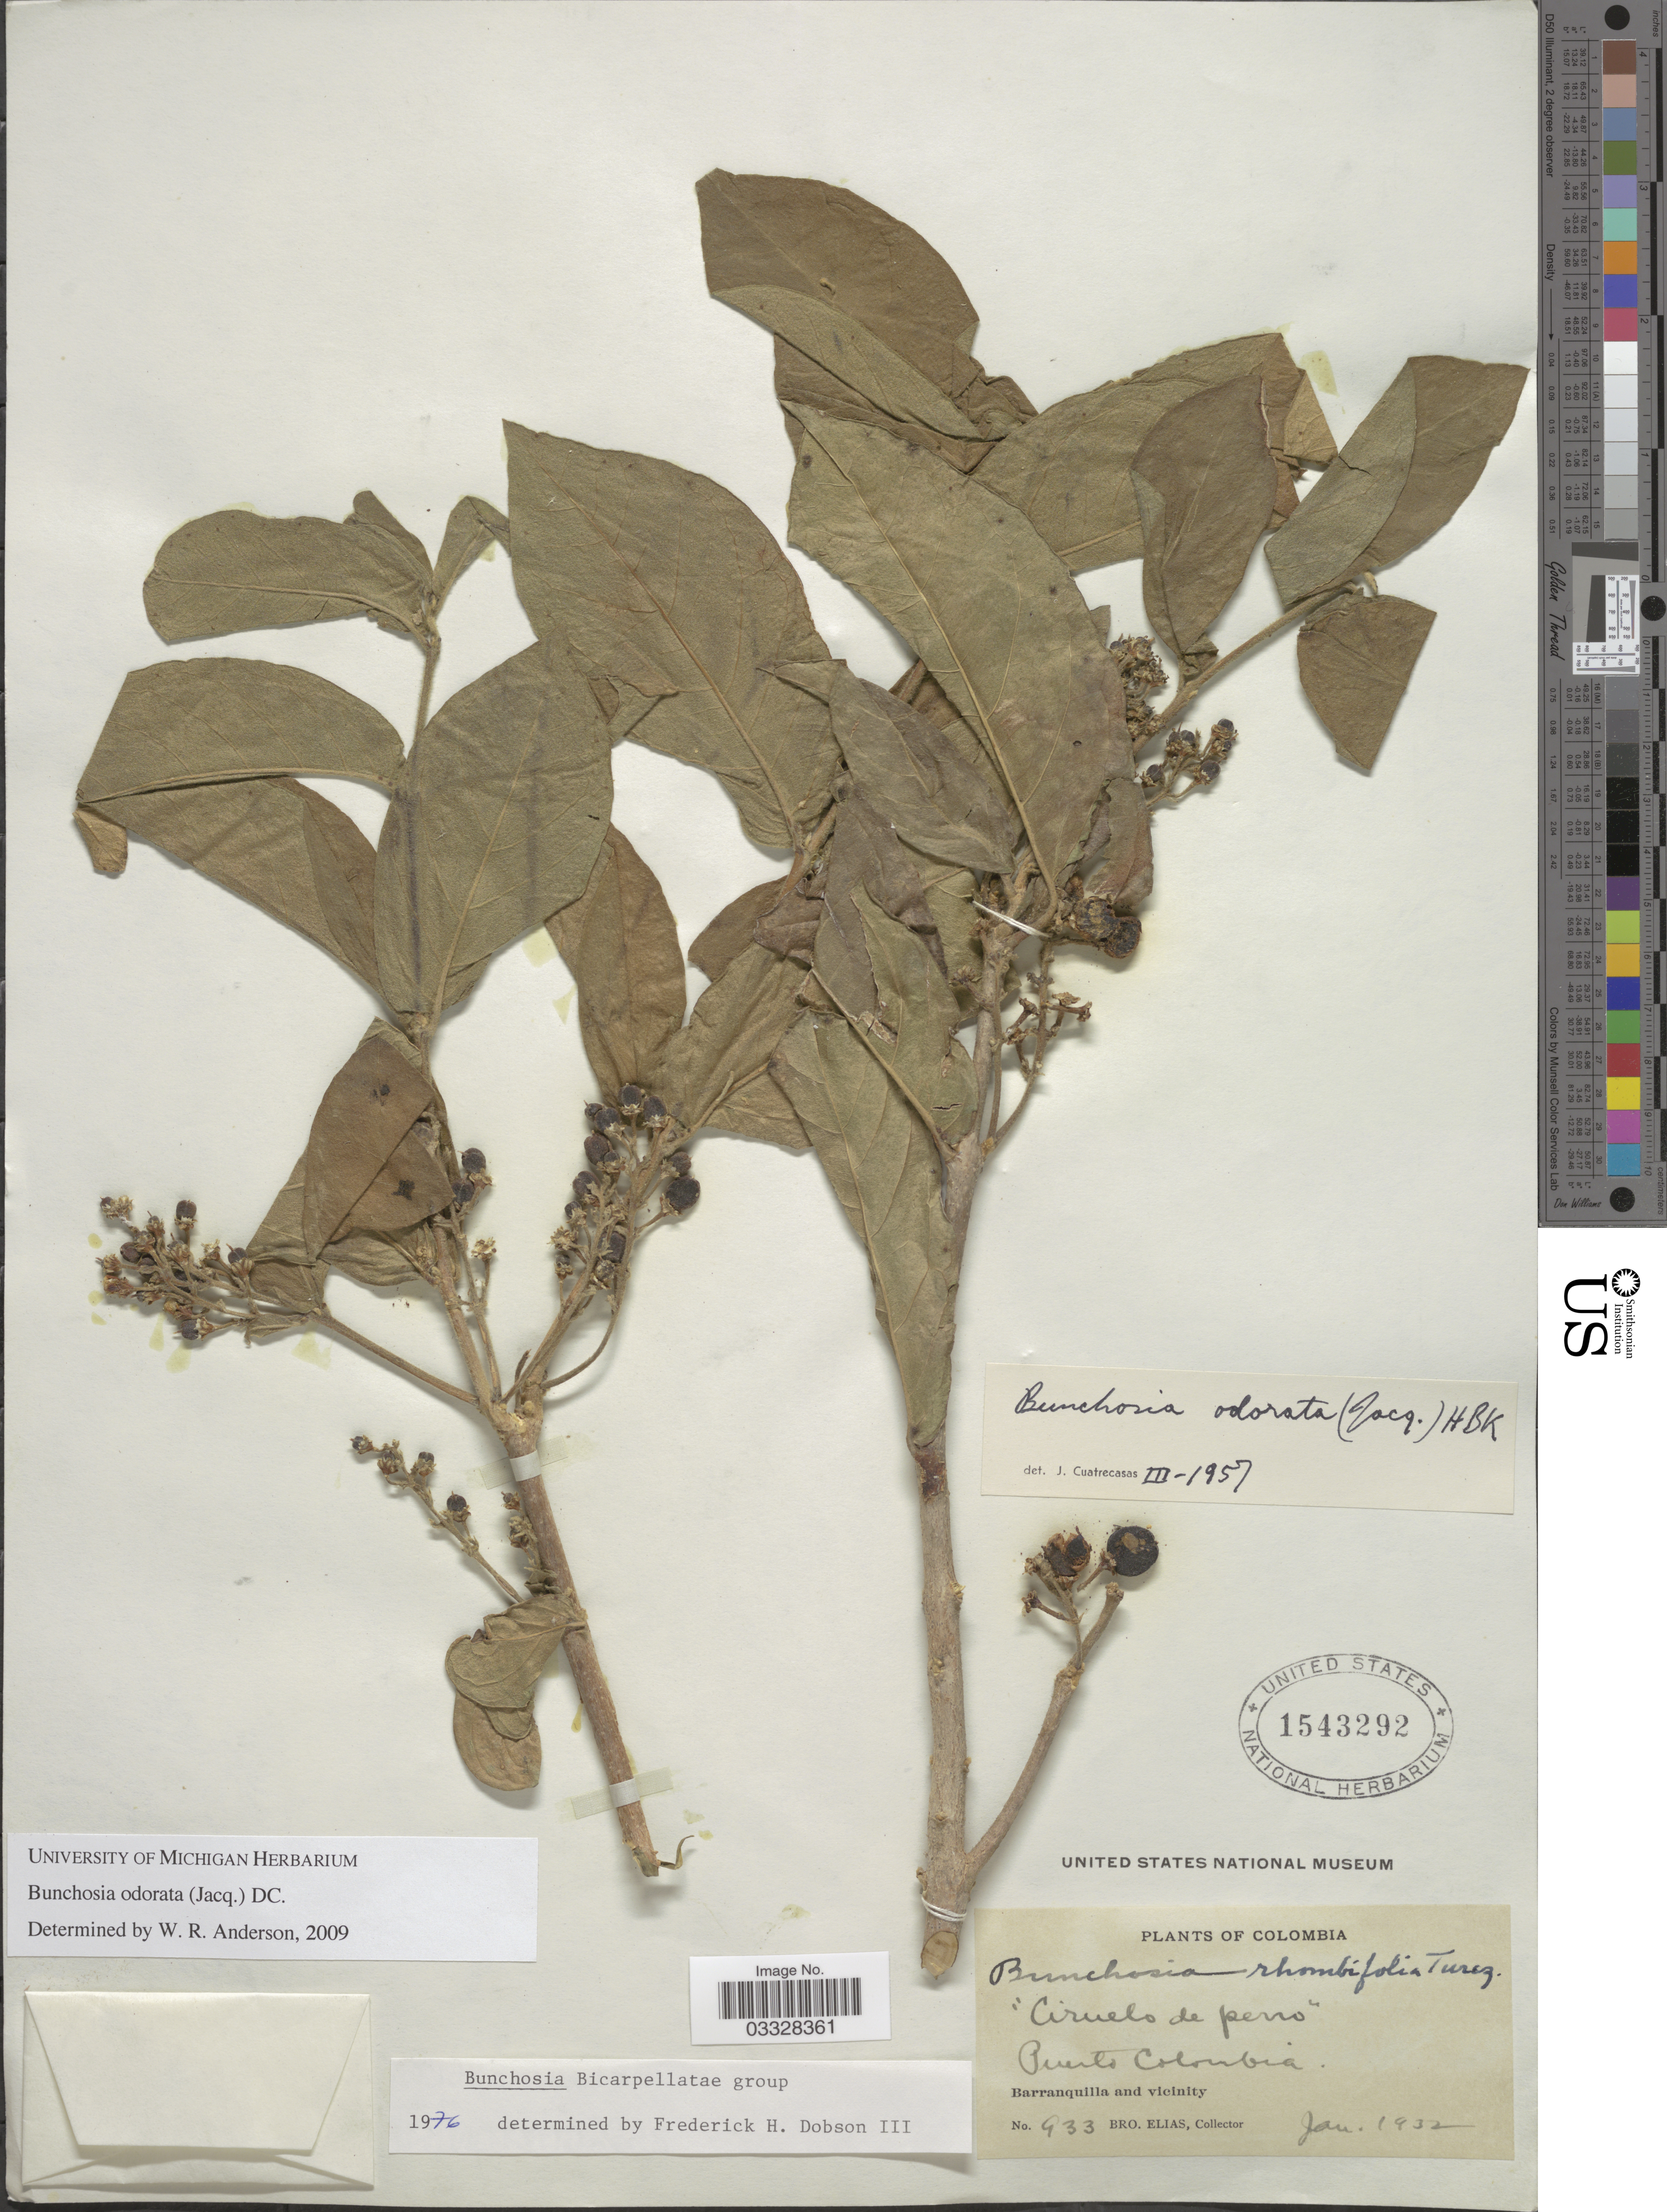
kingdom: Plantae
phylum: Tracheophyta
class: Magnoliopsida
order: Malpighiales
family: Malpighiaceae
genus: Bunchosia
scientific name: Bunchosia odorata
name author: (Jacq.) DC.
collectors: Bro. Elias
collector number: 933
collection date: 1932-01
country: Colombia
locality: Puerto Colombia. Barranquilla and vicinity.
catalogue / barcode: US 1543292